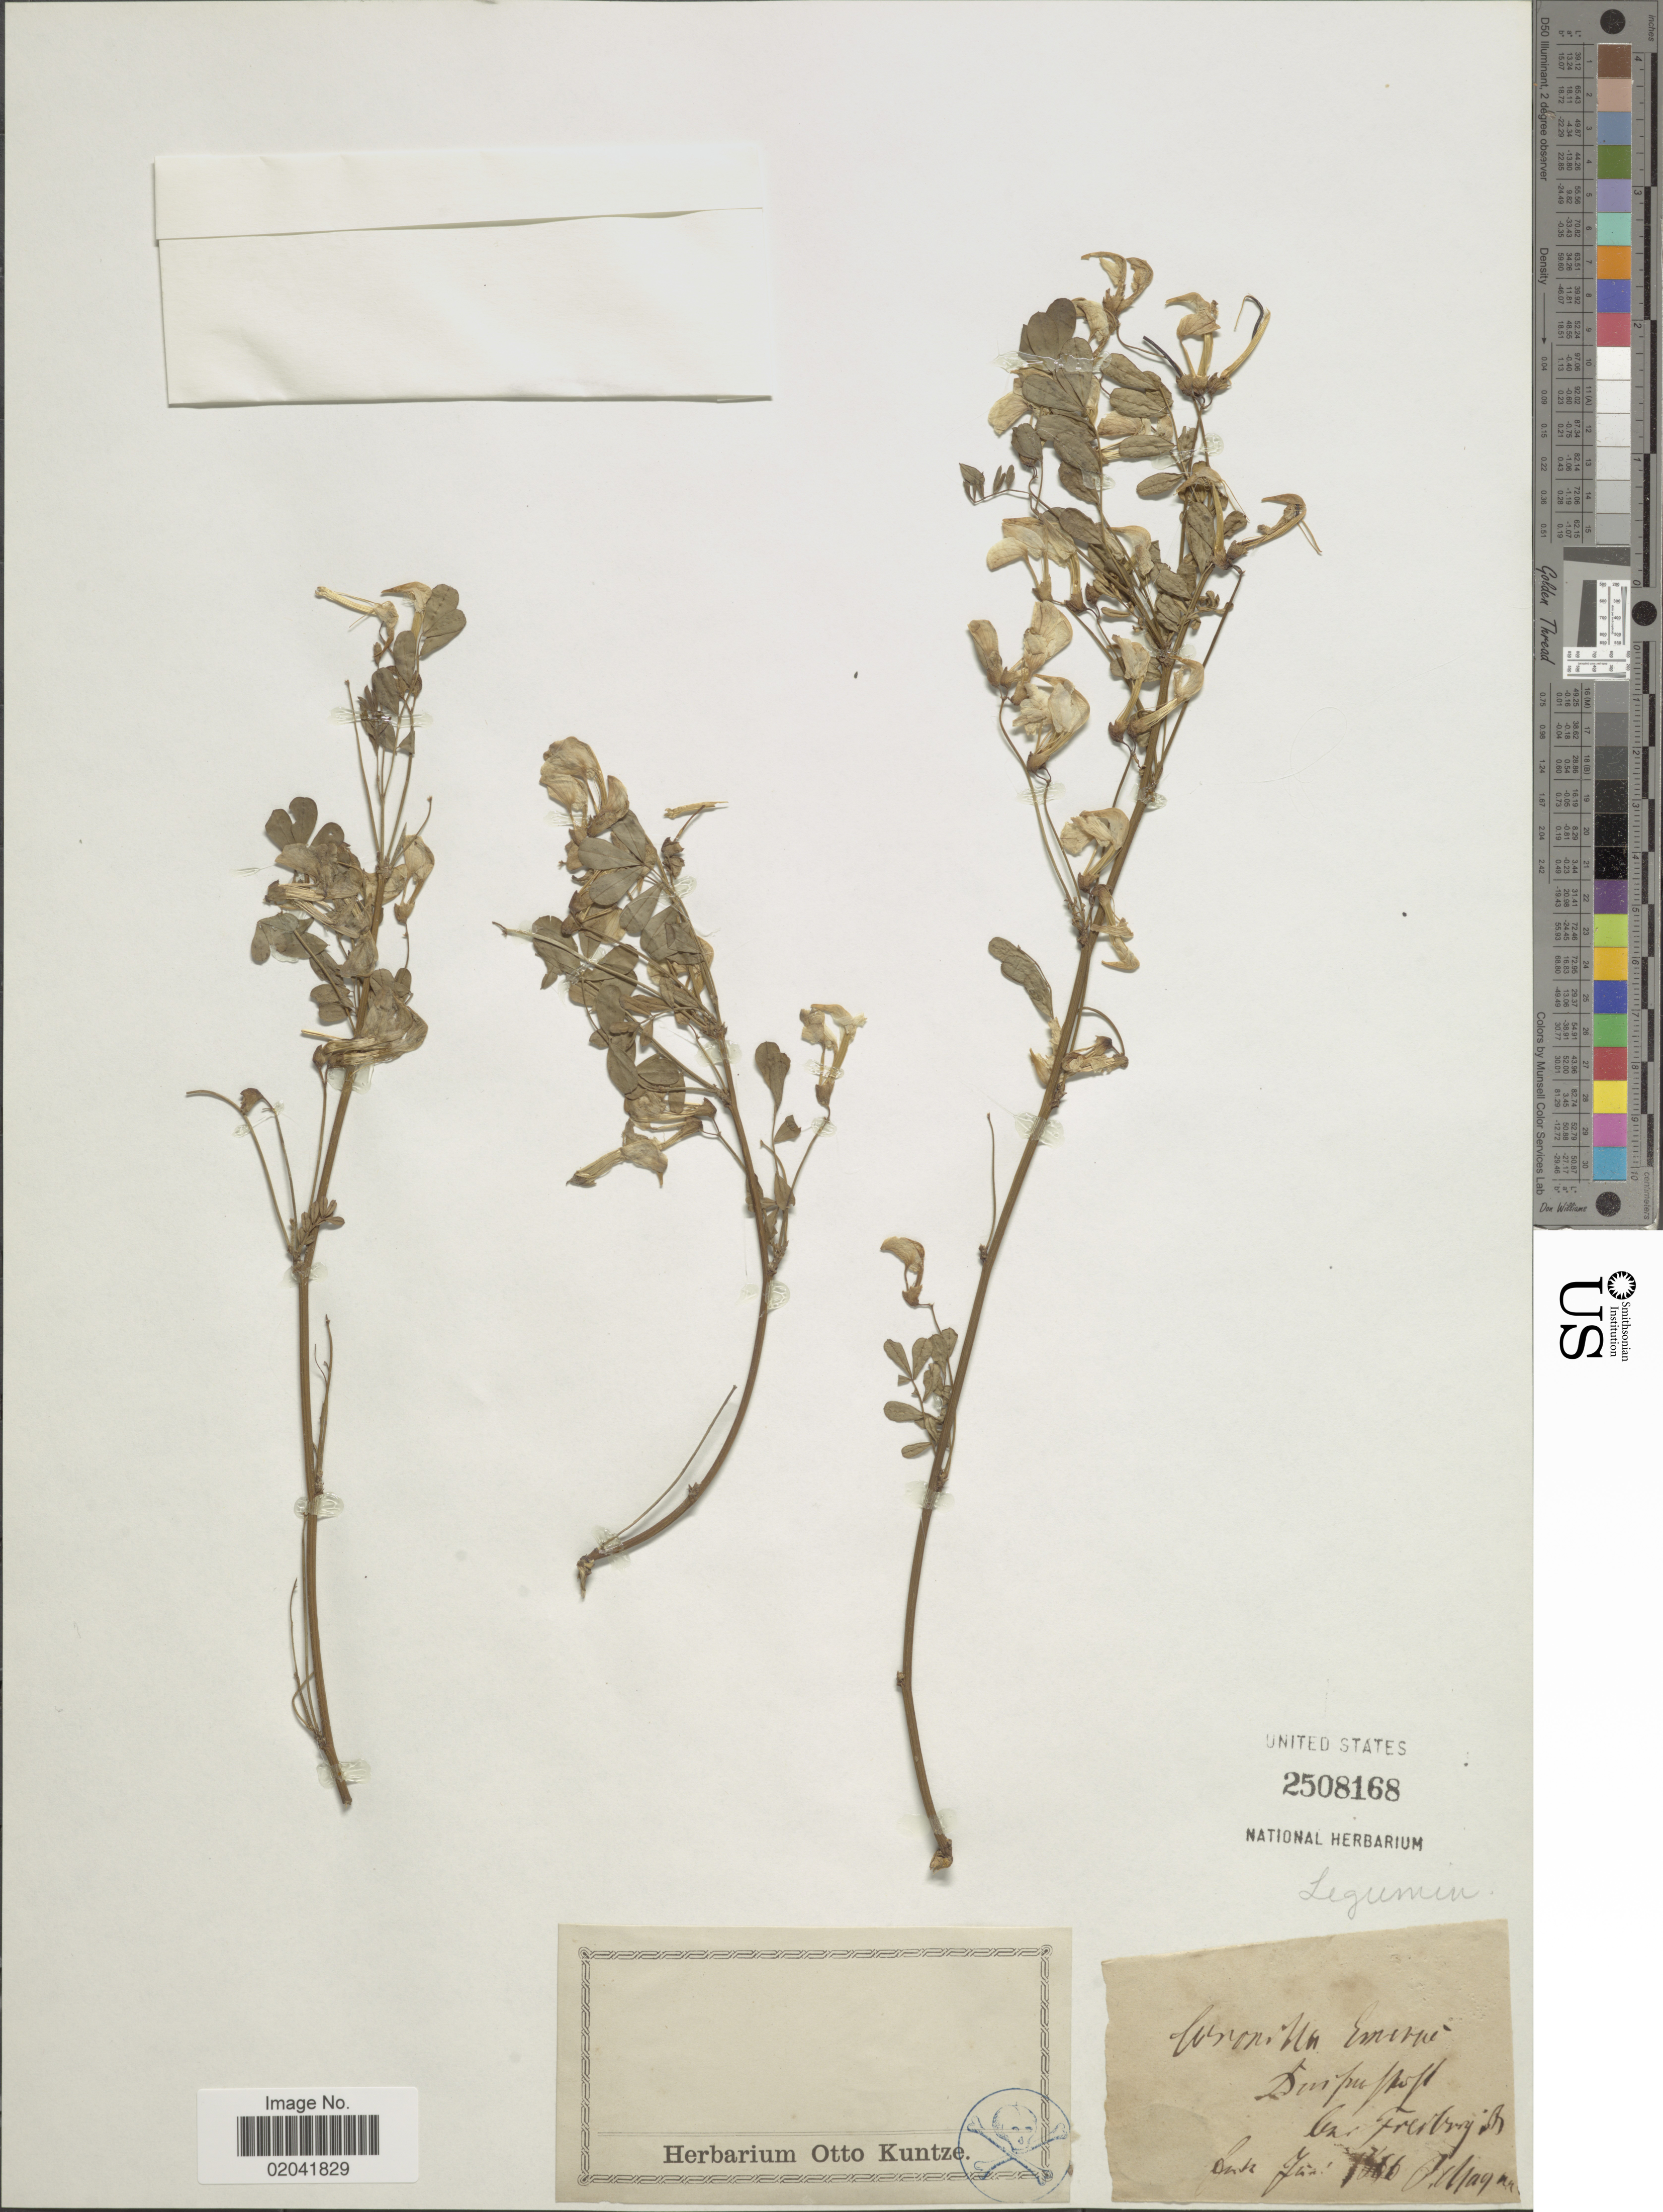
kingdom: Plantae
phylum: Tracheophyta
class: Magnoliopsida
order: Fabales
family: Fabaceae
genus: Coronilla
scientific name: Coronilla emerus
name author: L.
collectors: P. W. Magnus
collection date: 1866-06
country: Germany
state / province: Baden-Württemberg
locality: Freiburg im B. (Freiburg im Breisgau)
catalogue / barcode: US 2508168